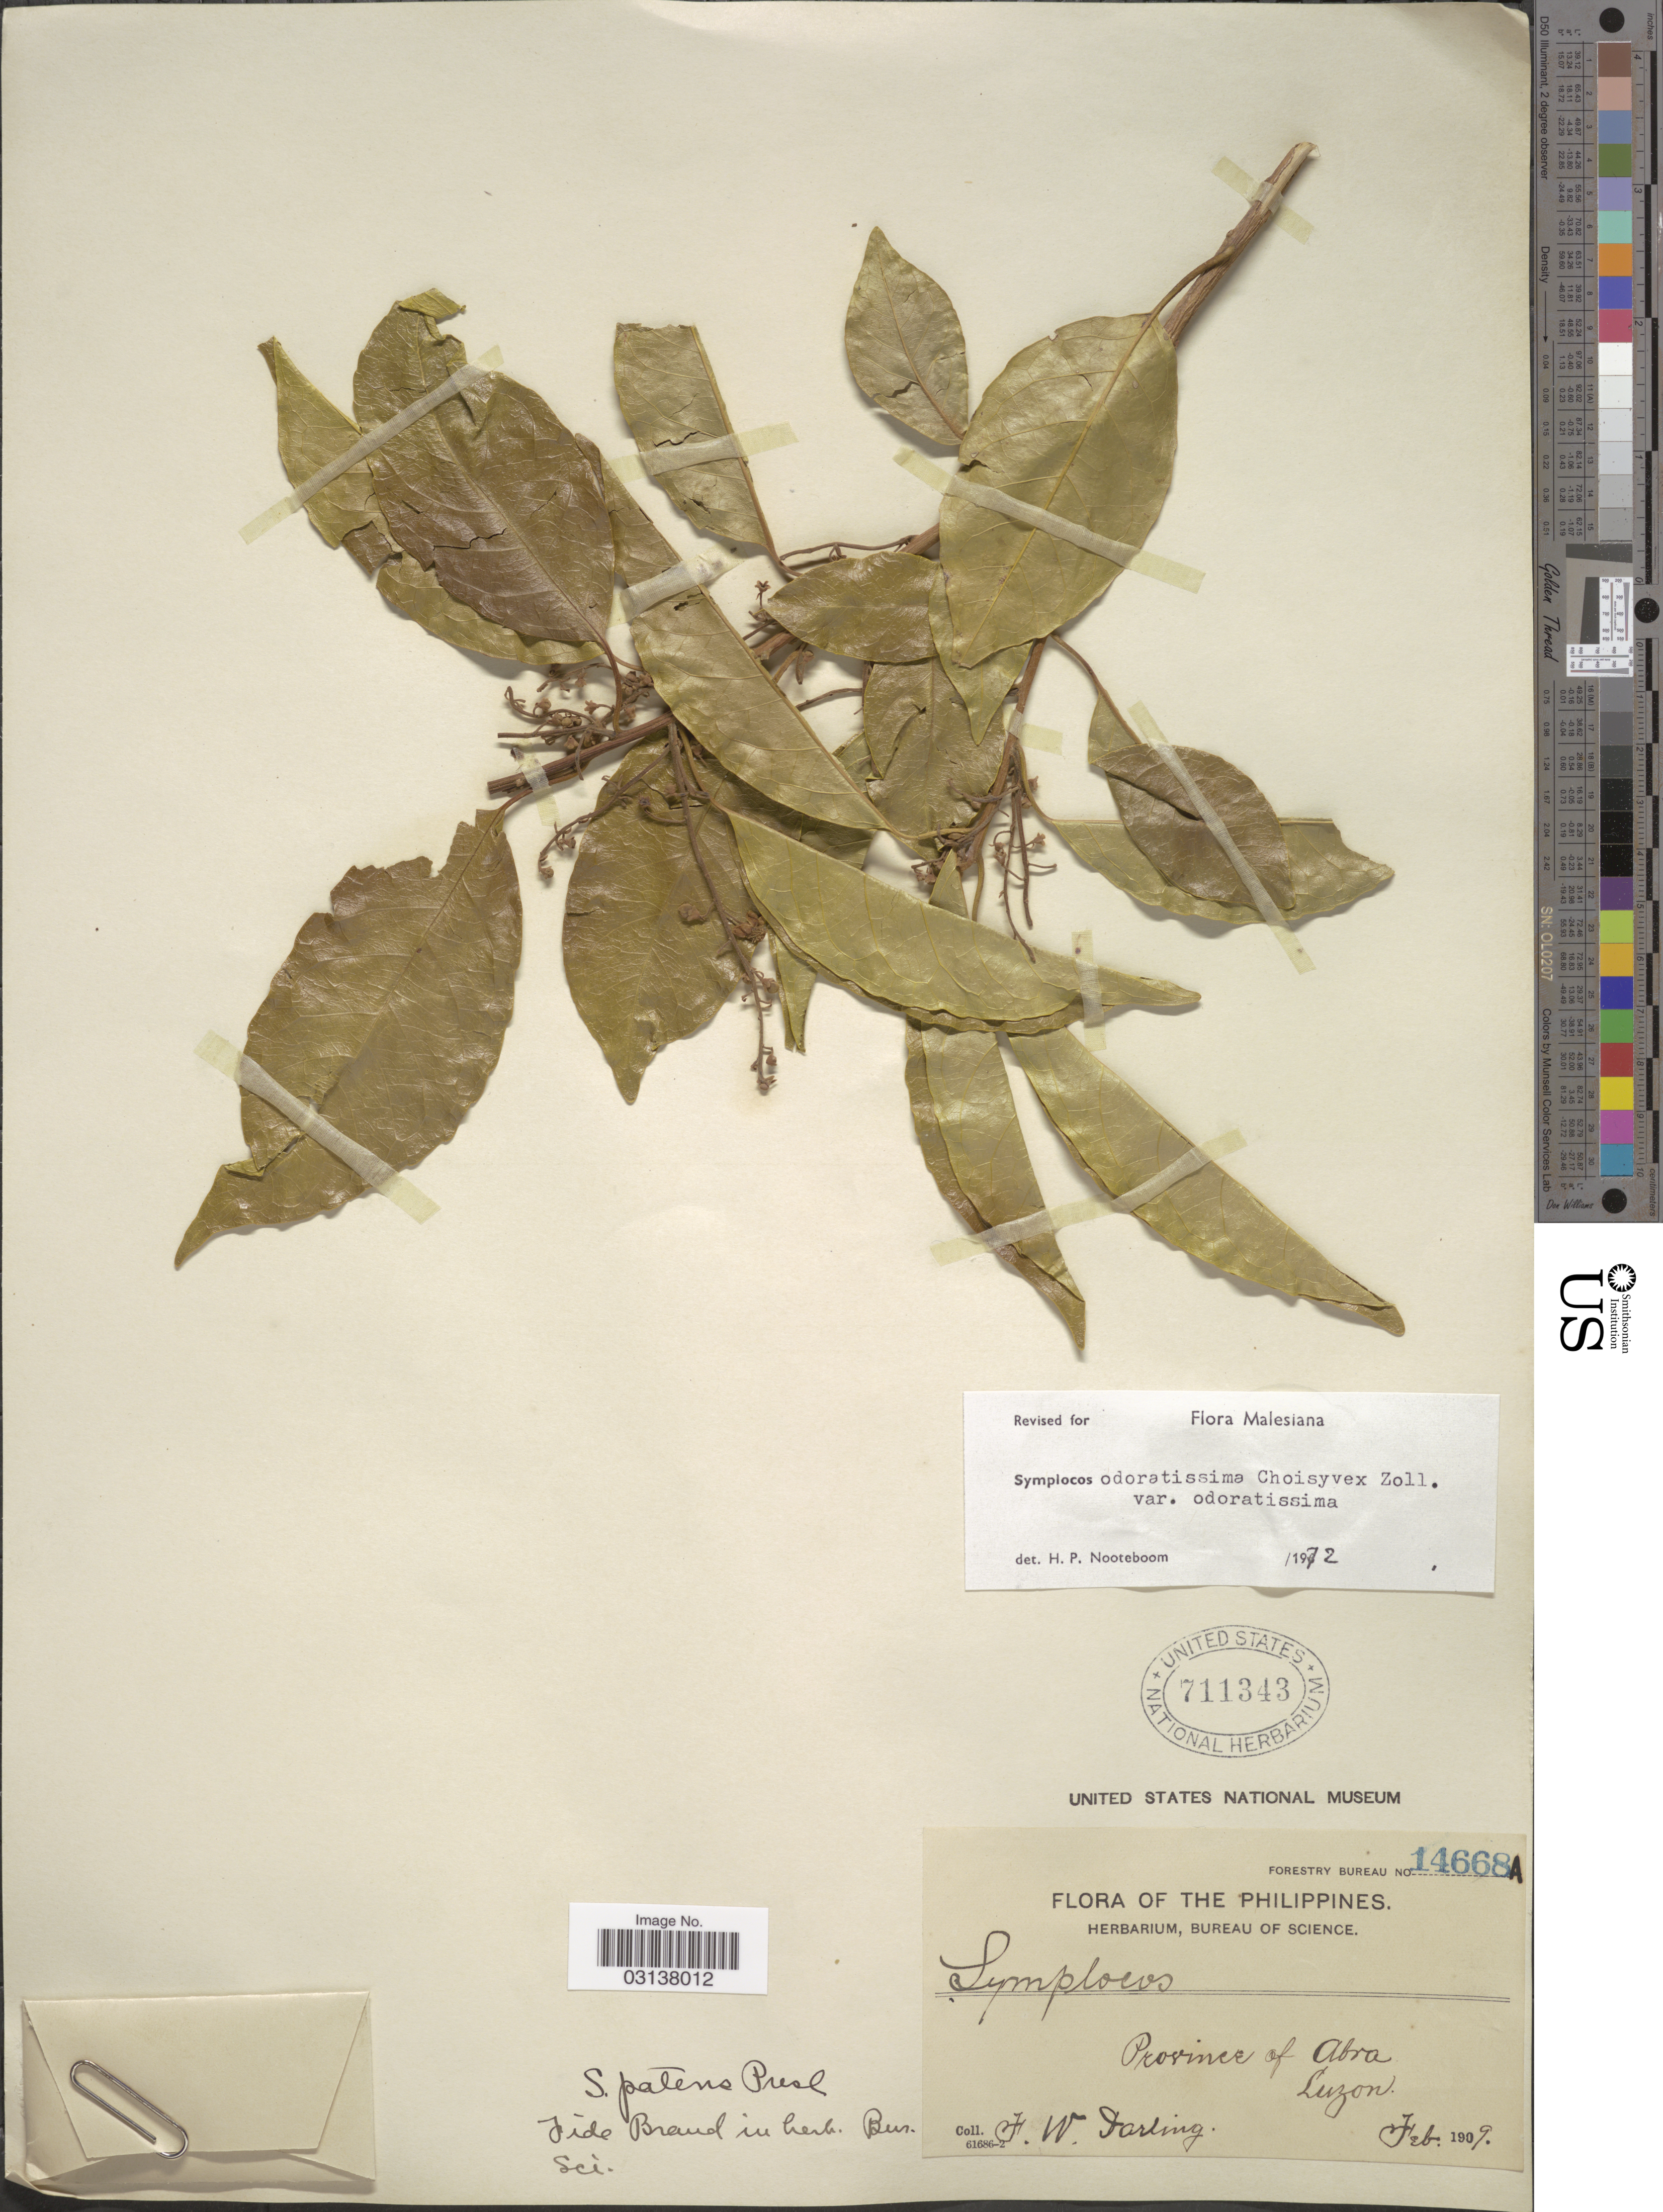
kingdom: Plantae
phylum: Tracheophyta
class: Magnoliopsida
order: Ericales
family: Symplocaceae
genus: Symplocos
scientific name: Symplocos odoratissima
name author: (Blume) Choisy ex Zoll.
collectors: F. Darling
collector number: Forestry Bureau 14668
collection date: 1909-02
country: Philippines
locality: The Philippines. Province of Abra, Luzon.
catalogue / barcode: US 711343